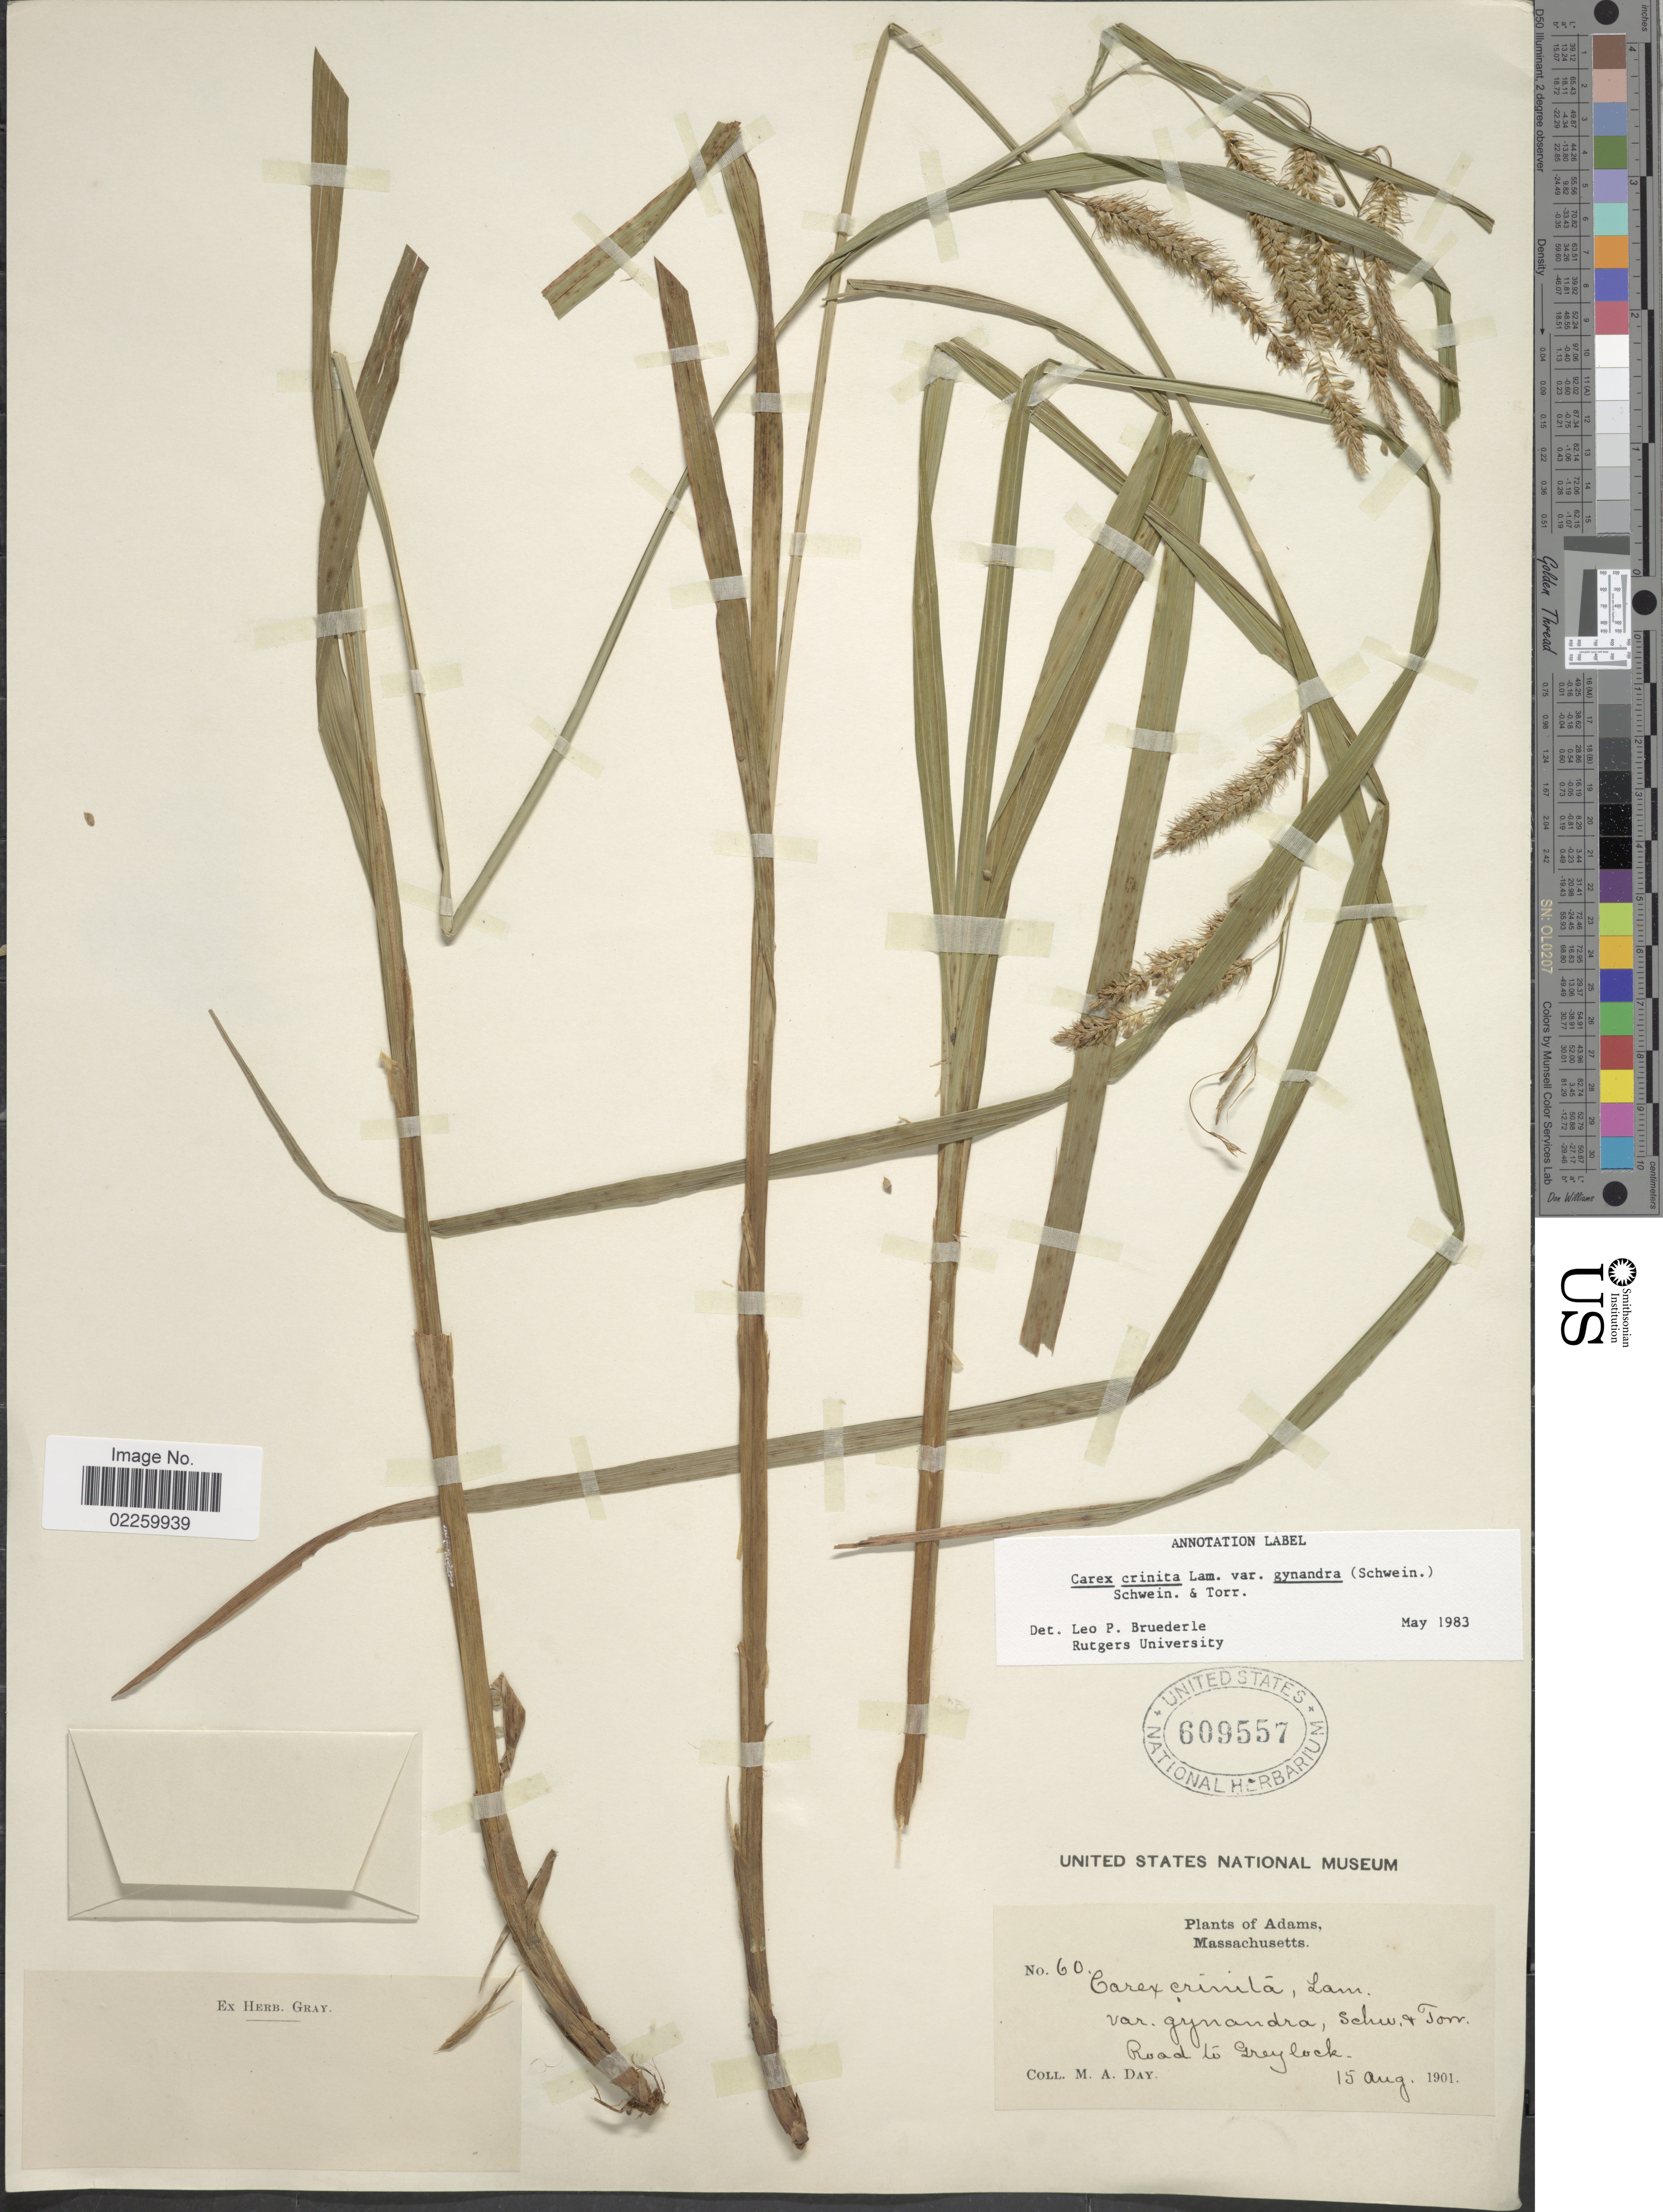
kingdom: Plantae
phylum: Tracheophyta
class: Liliopsida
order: Poales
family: Cyperaceae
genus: Carex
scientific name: Carex crinita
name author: Lam.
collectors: M. Day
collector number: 60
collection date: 1901-08-15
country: United States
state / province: Massachusetts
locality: Adams, Road to Greylock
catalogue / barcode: US 609557